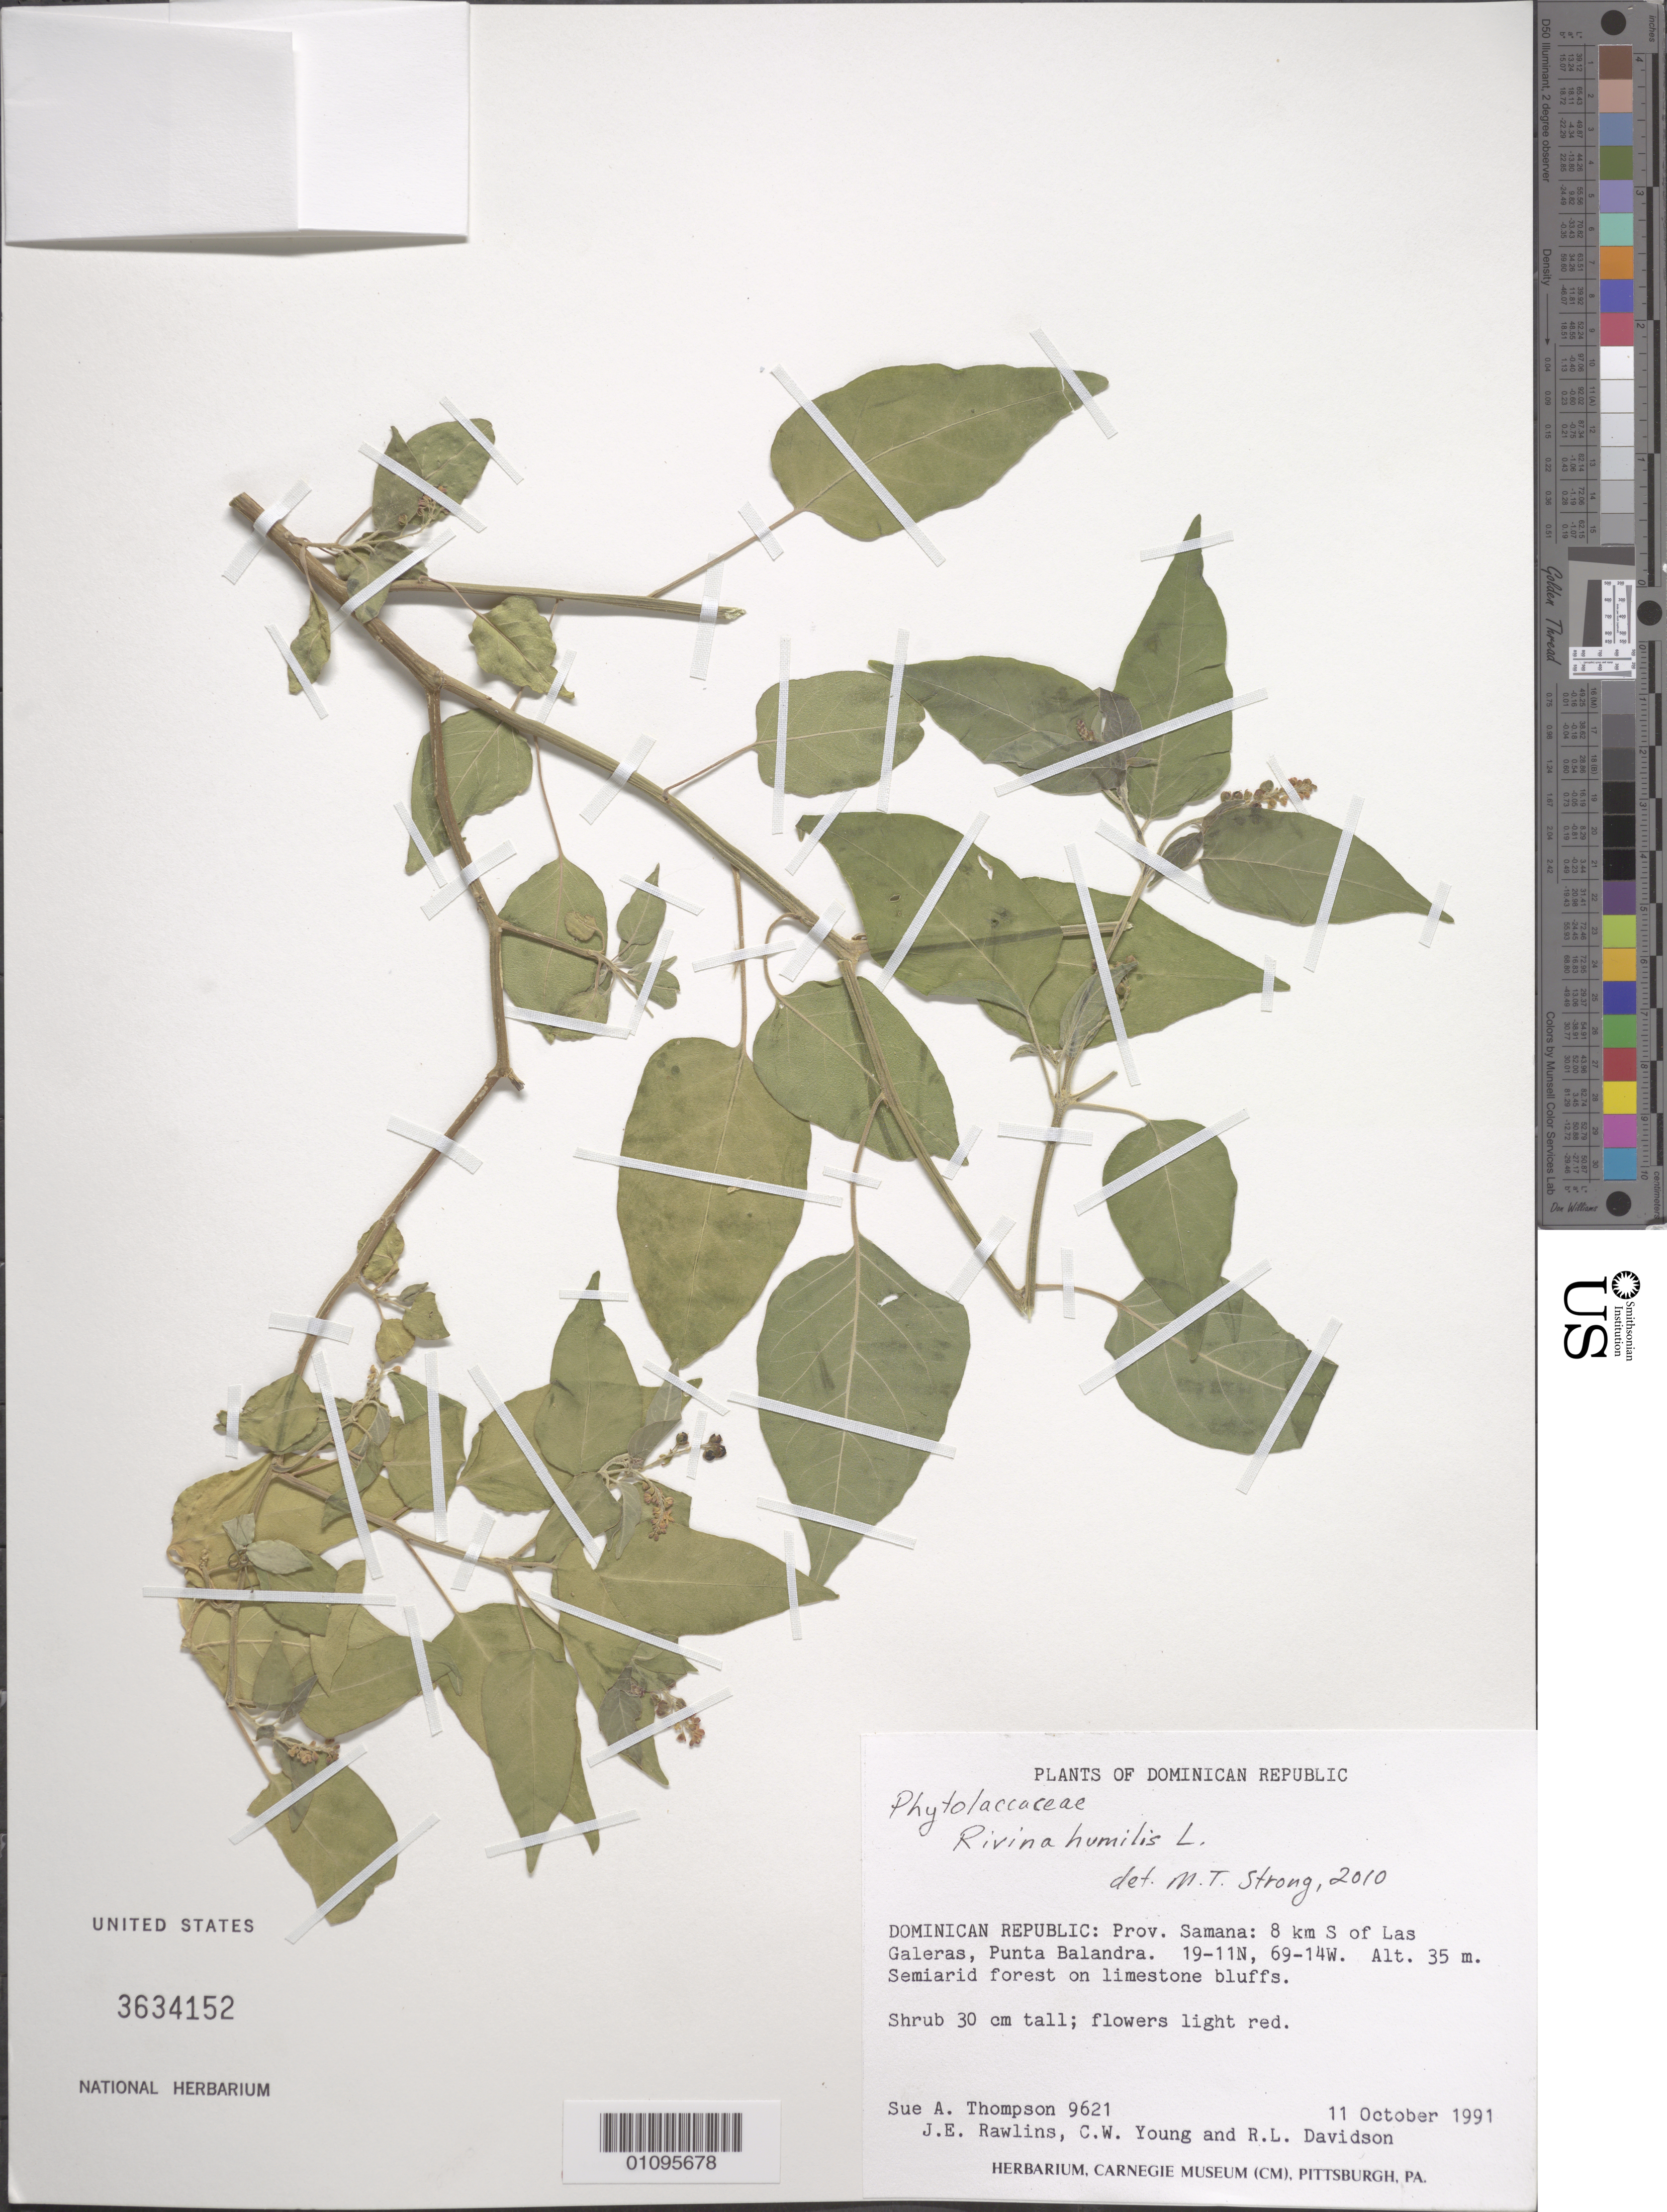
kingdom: Plantae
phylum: Tracheophyta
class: Magnoliopsida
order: Caryophyllales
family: Phytolaccaceae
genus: Rivina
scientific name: Rivina humilis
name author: L.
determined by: Strong, M. T., (US), Smithsonian Institution - National Museum of Natural History (UNITED STATES)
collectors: S. A. Thompson, J. Rawlins, C. Young & R. Davidson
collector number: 9621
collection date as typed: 11 Oct 1991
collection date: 1991-10-11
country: Dominican Republic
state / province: Samana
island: Hispaniola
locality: Las Galeras, 8 km S; Punta Balandra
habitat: Semi-arid forest on limestone bluffs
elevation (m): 35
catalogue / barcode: US 3634152